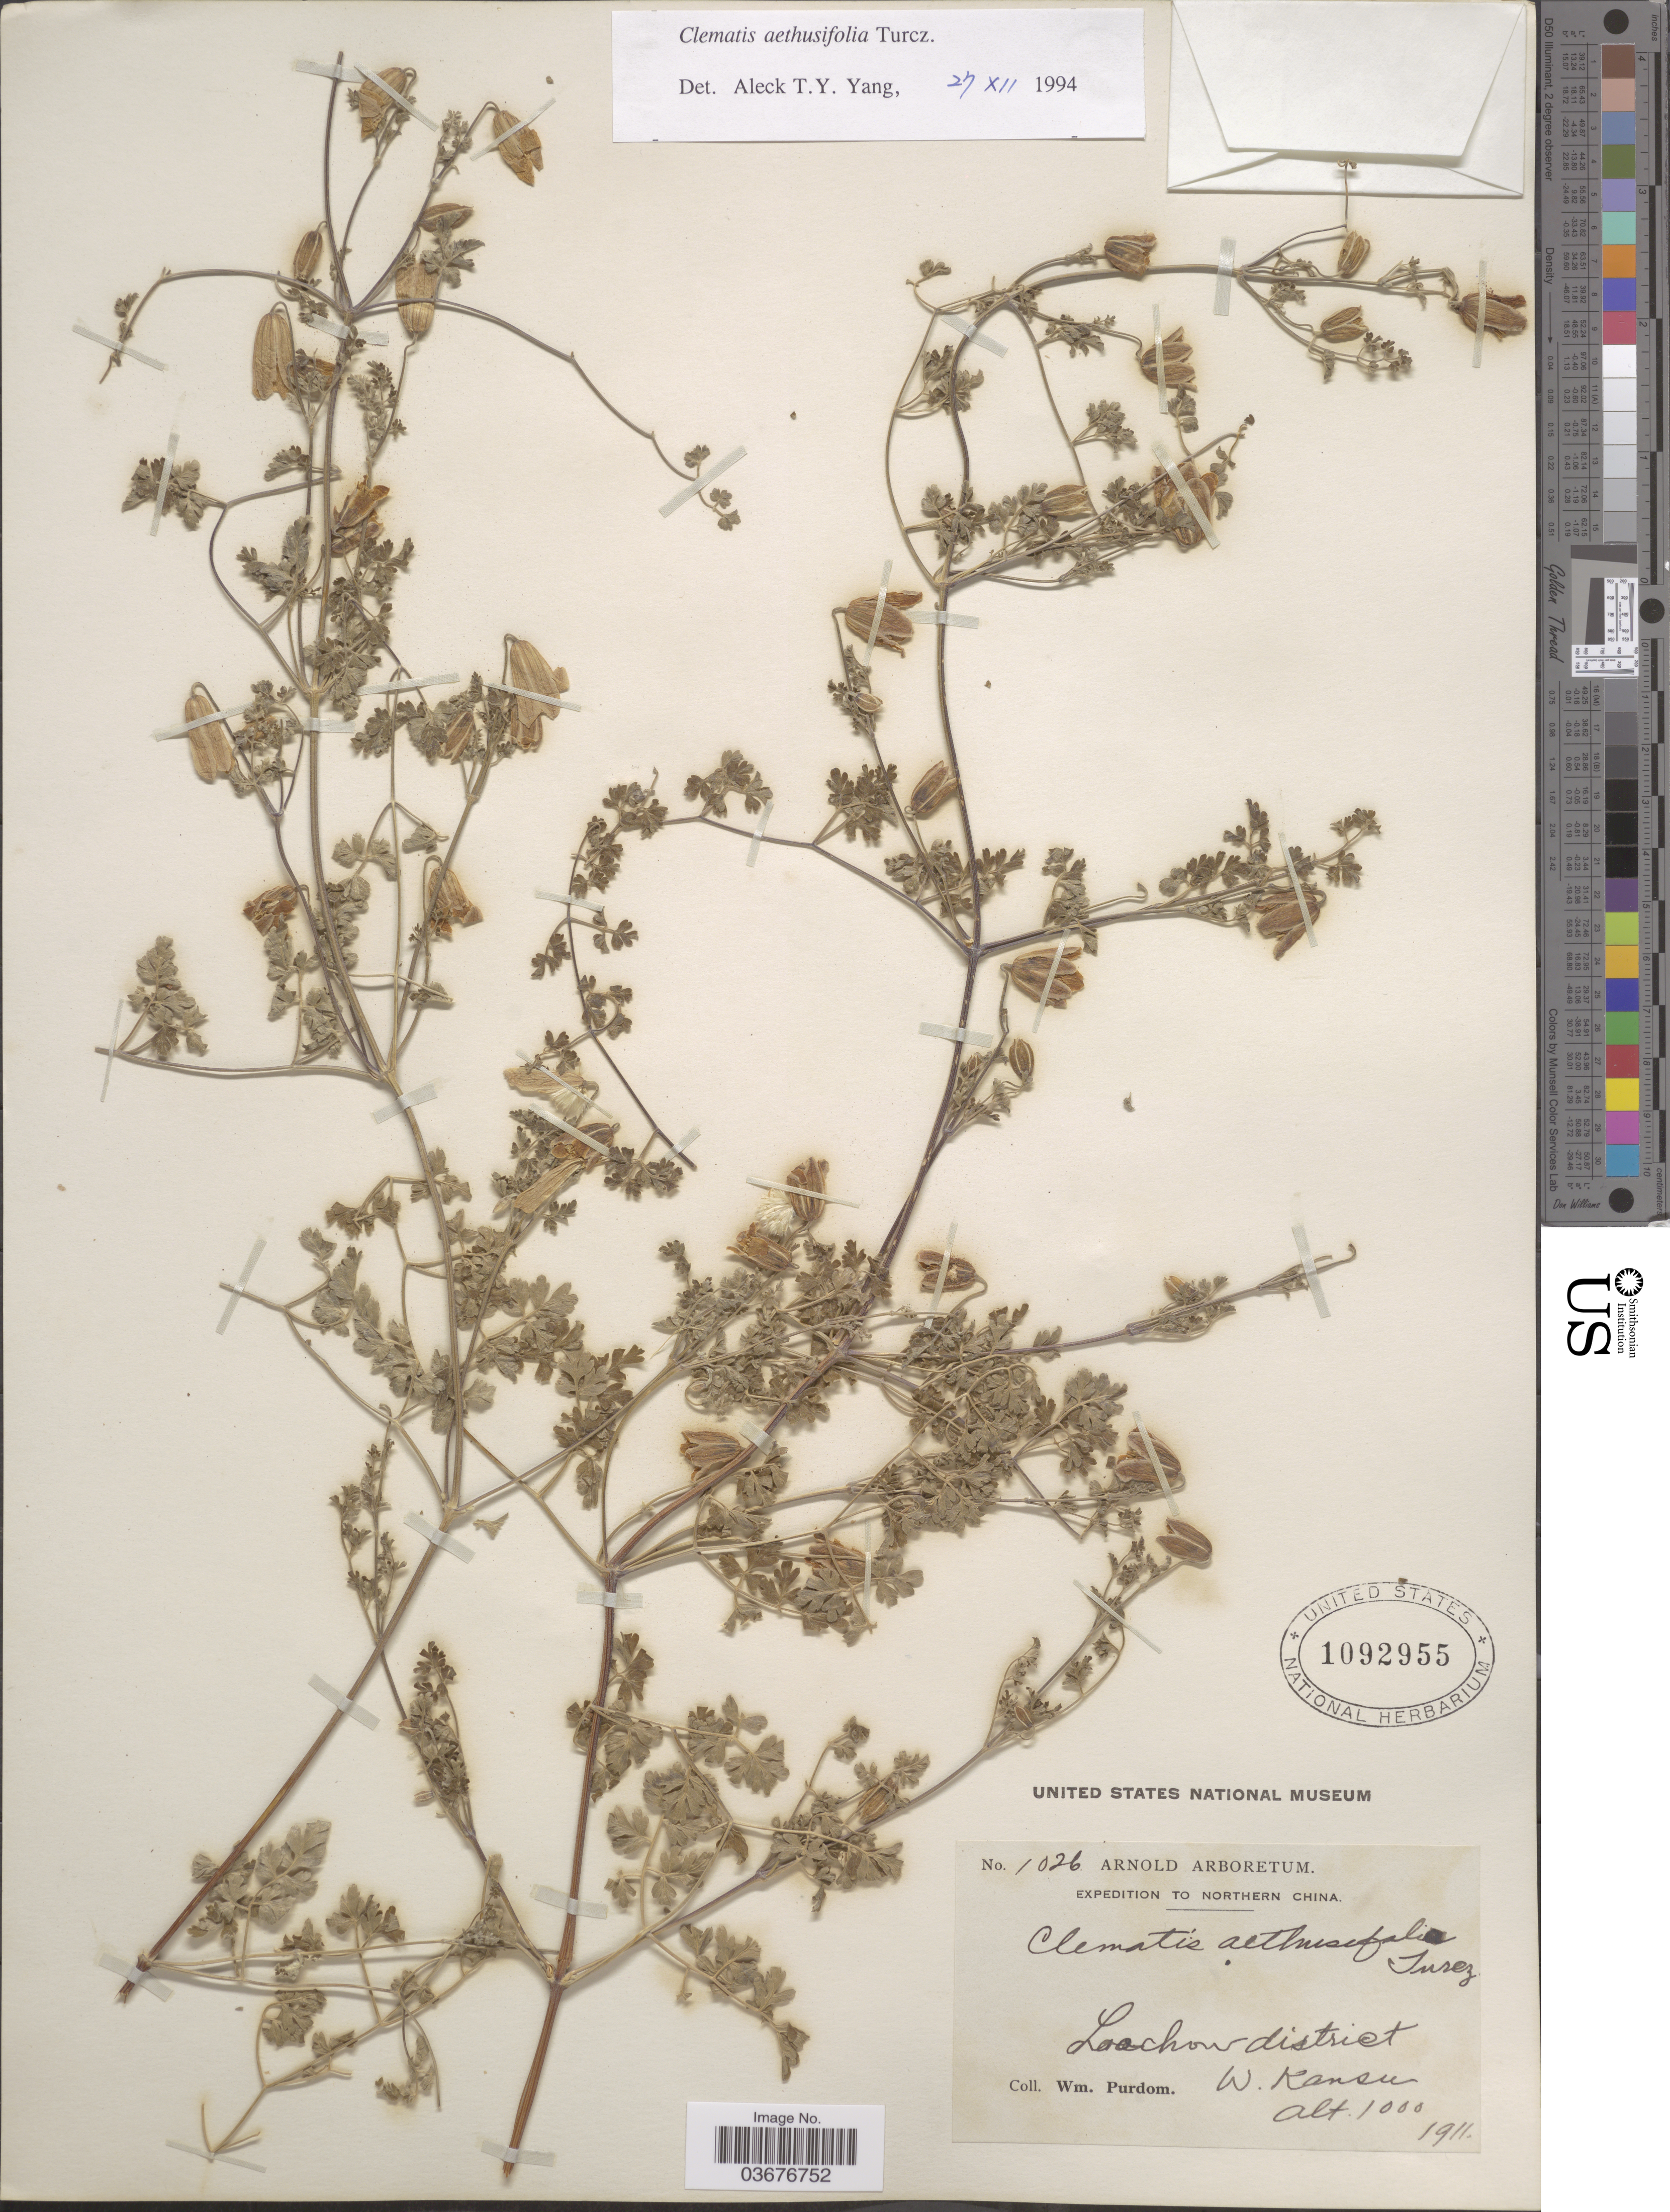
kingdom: Plantae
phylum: Tracheophyta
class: Magnoliopsida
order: Ranunculales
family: Ranunculaceae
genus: Clematis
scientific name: Clematis aethusifolia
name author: Turcz.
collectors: W. Purdom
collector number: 1026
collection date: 1911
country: China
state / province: Gansu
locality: Northern China. Laachon [interpreted] district. W. Kansu.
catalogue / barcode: US 1092955